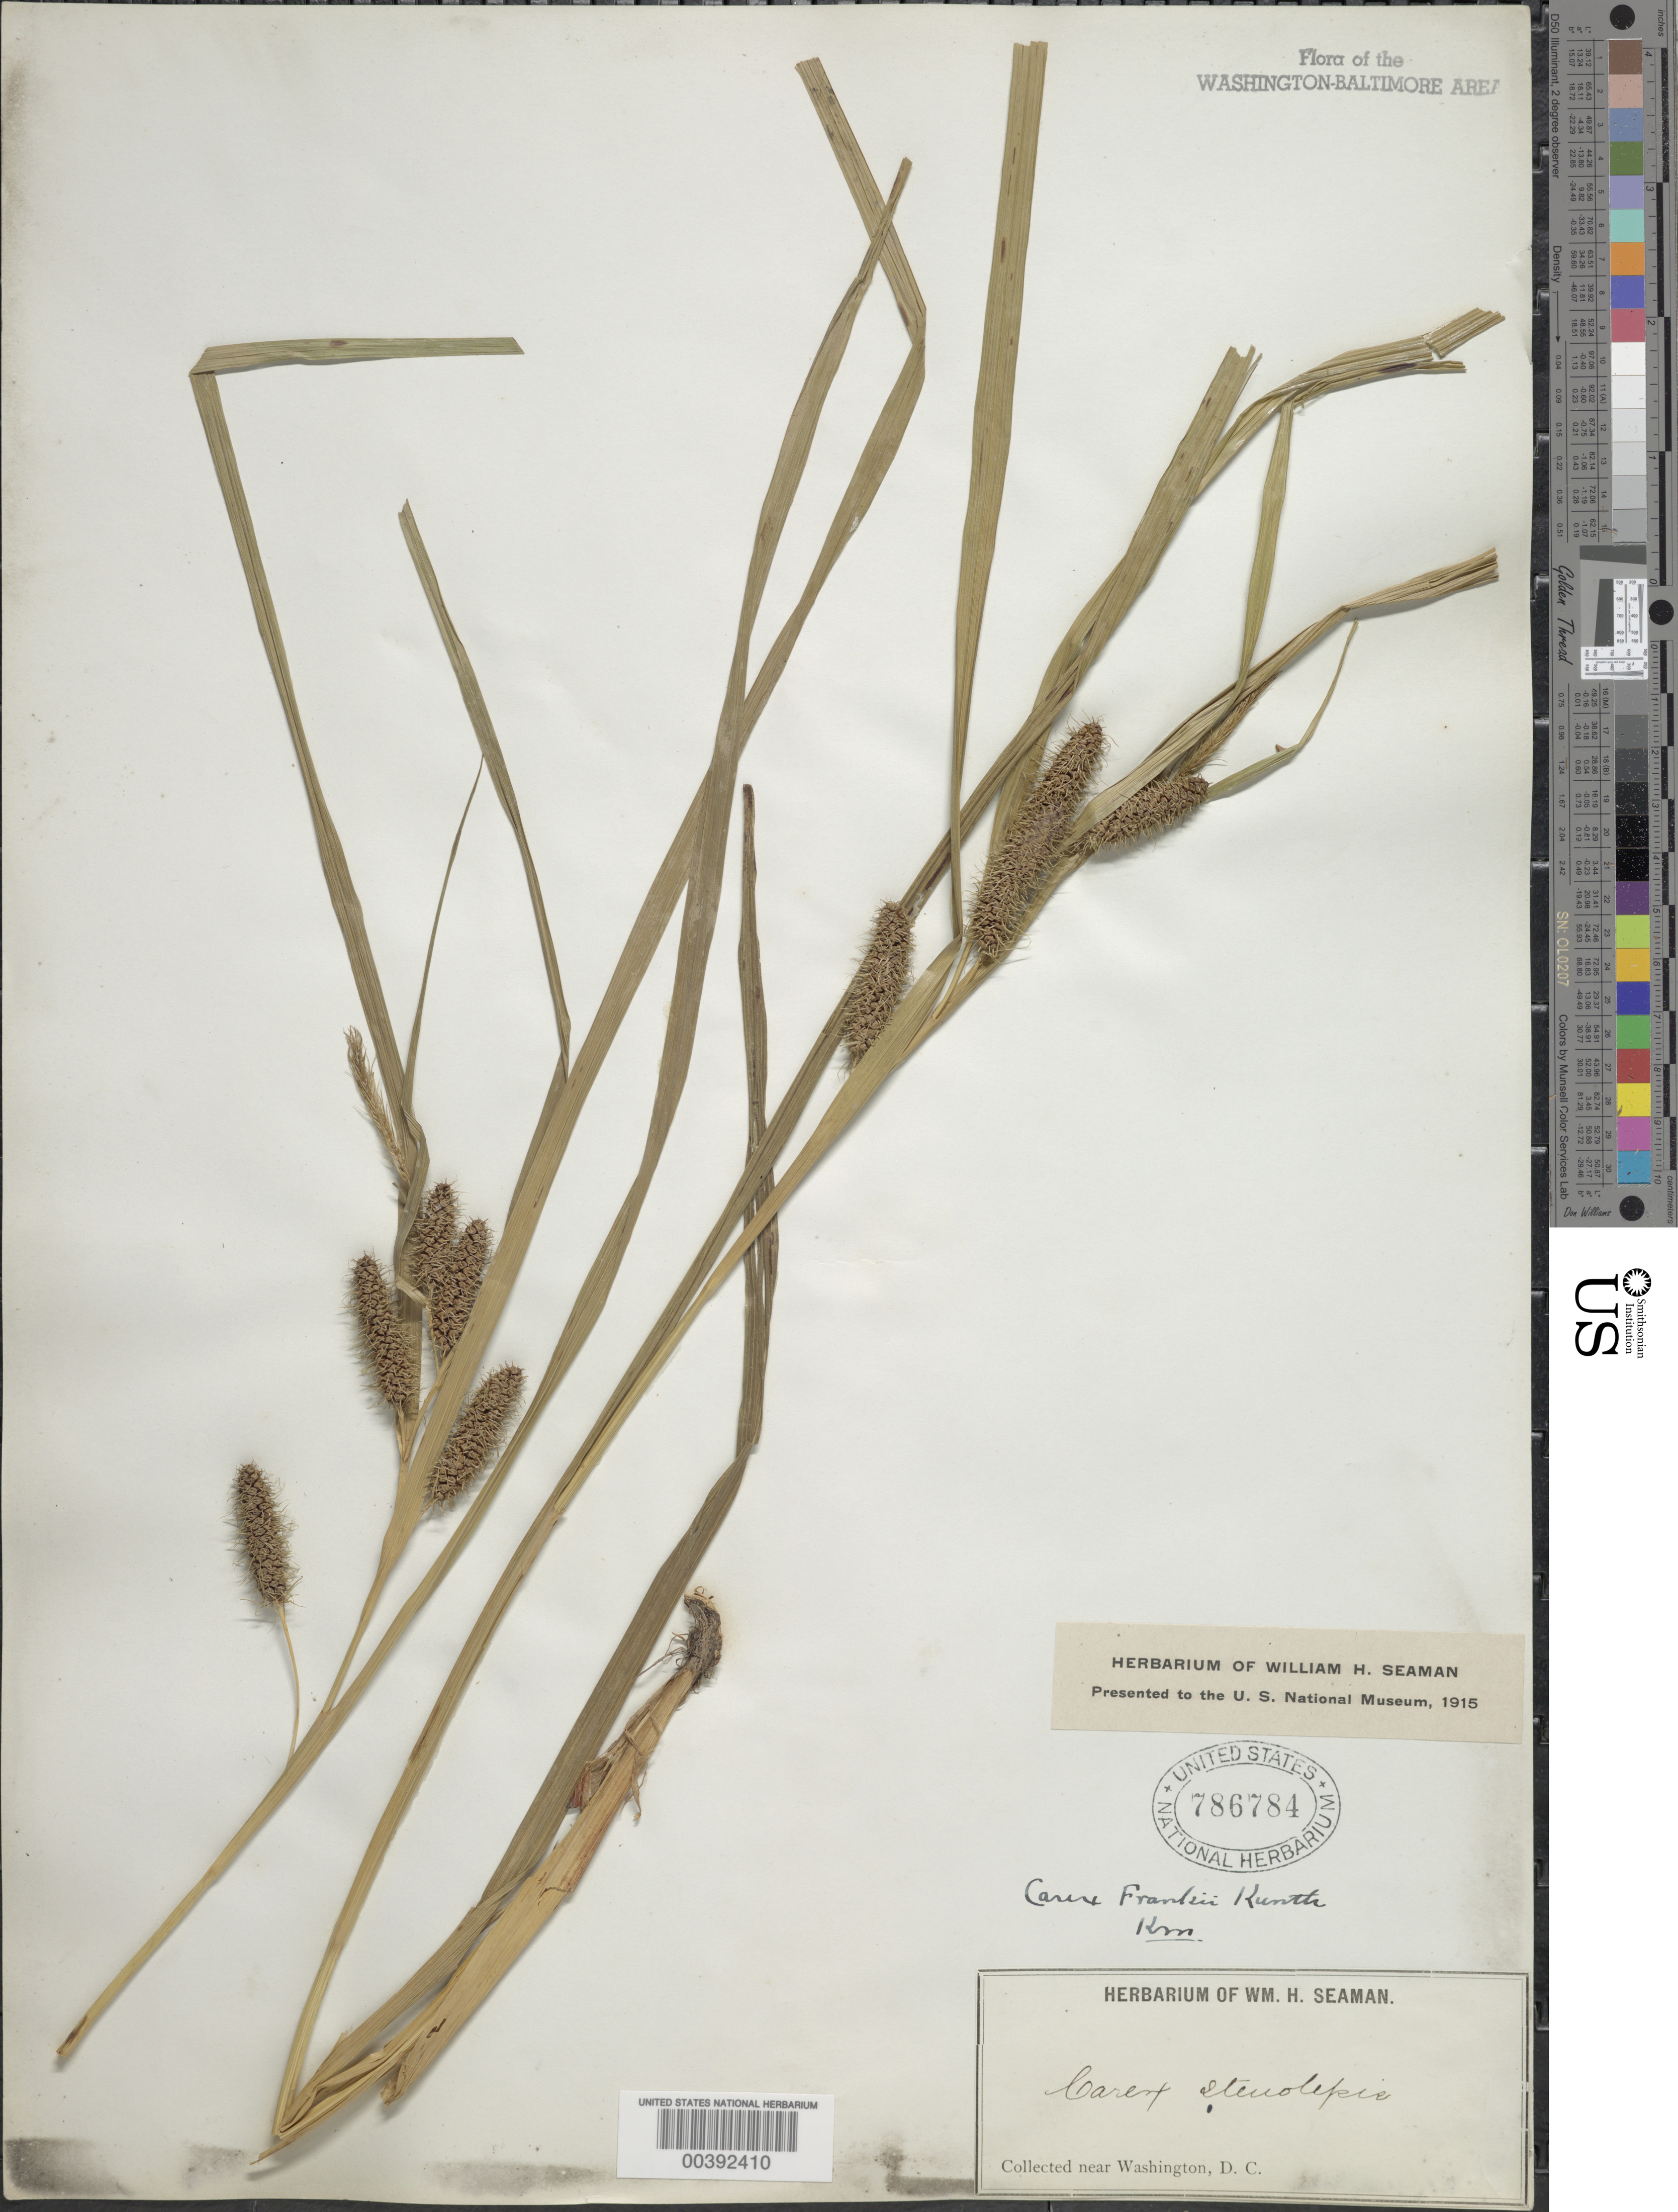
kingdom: Plantae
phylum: Tracheophyta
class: Liliopsida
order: Poales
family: Cyperaceae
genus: Carex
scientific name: Carex frankii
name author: Kunth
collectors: W. Seaman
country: United States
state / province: District of Columbia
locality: Washington DC Area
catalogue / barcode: US 786784